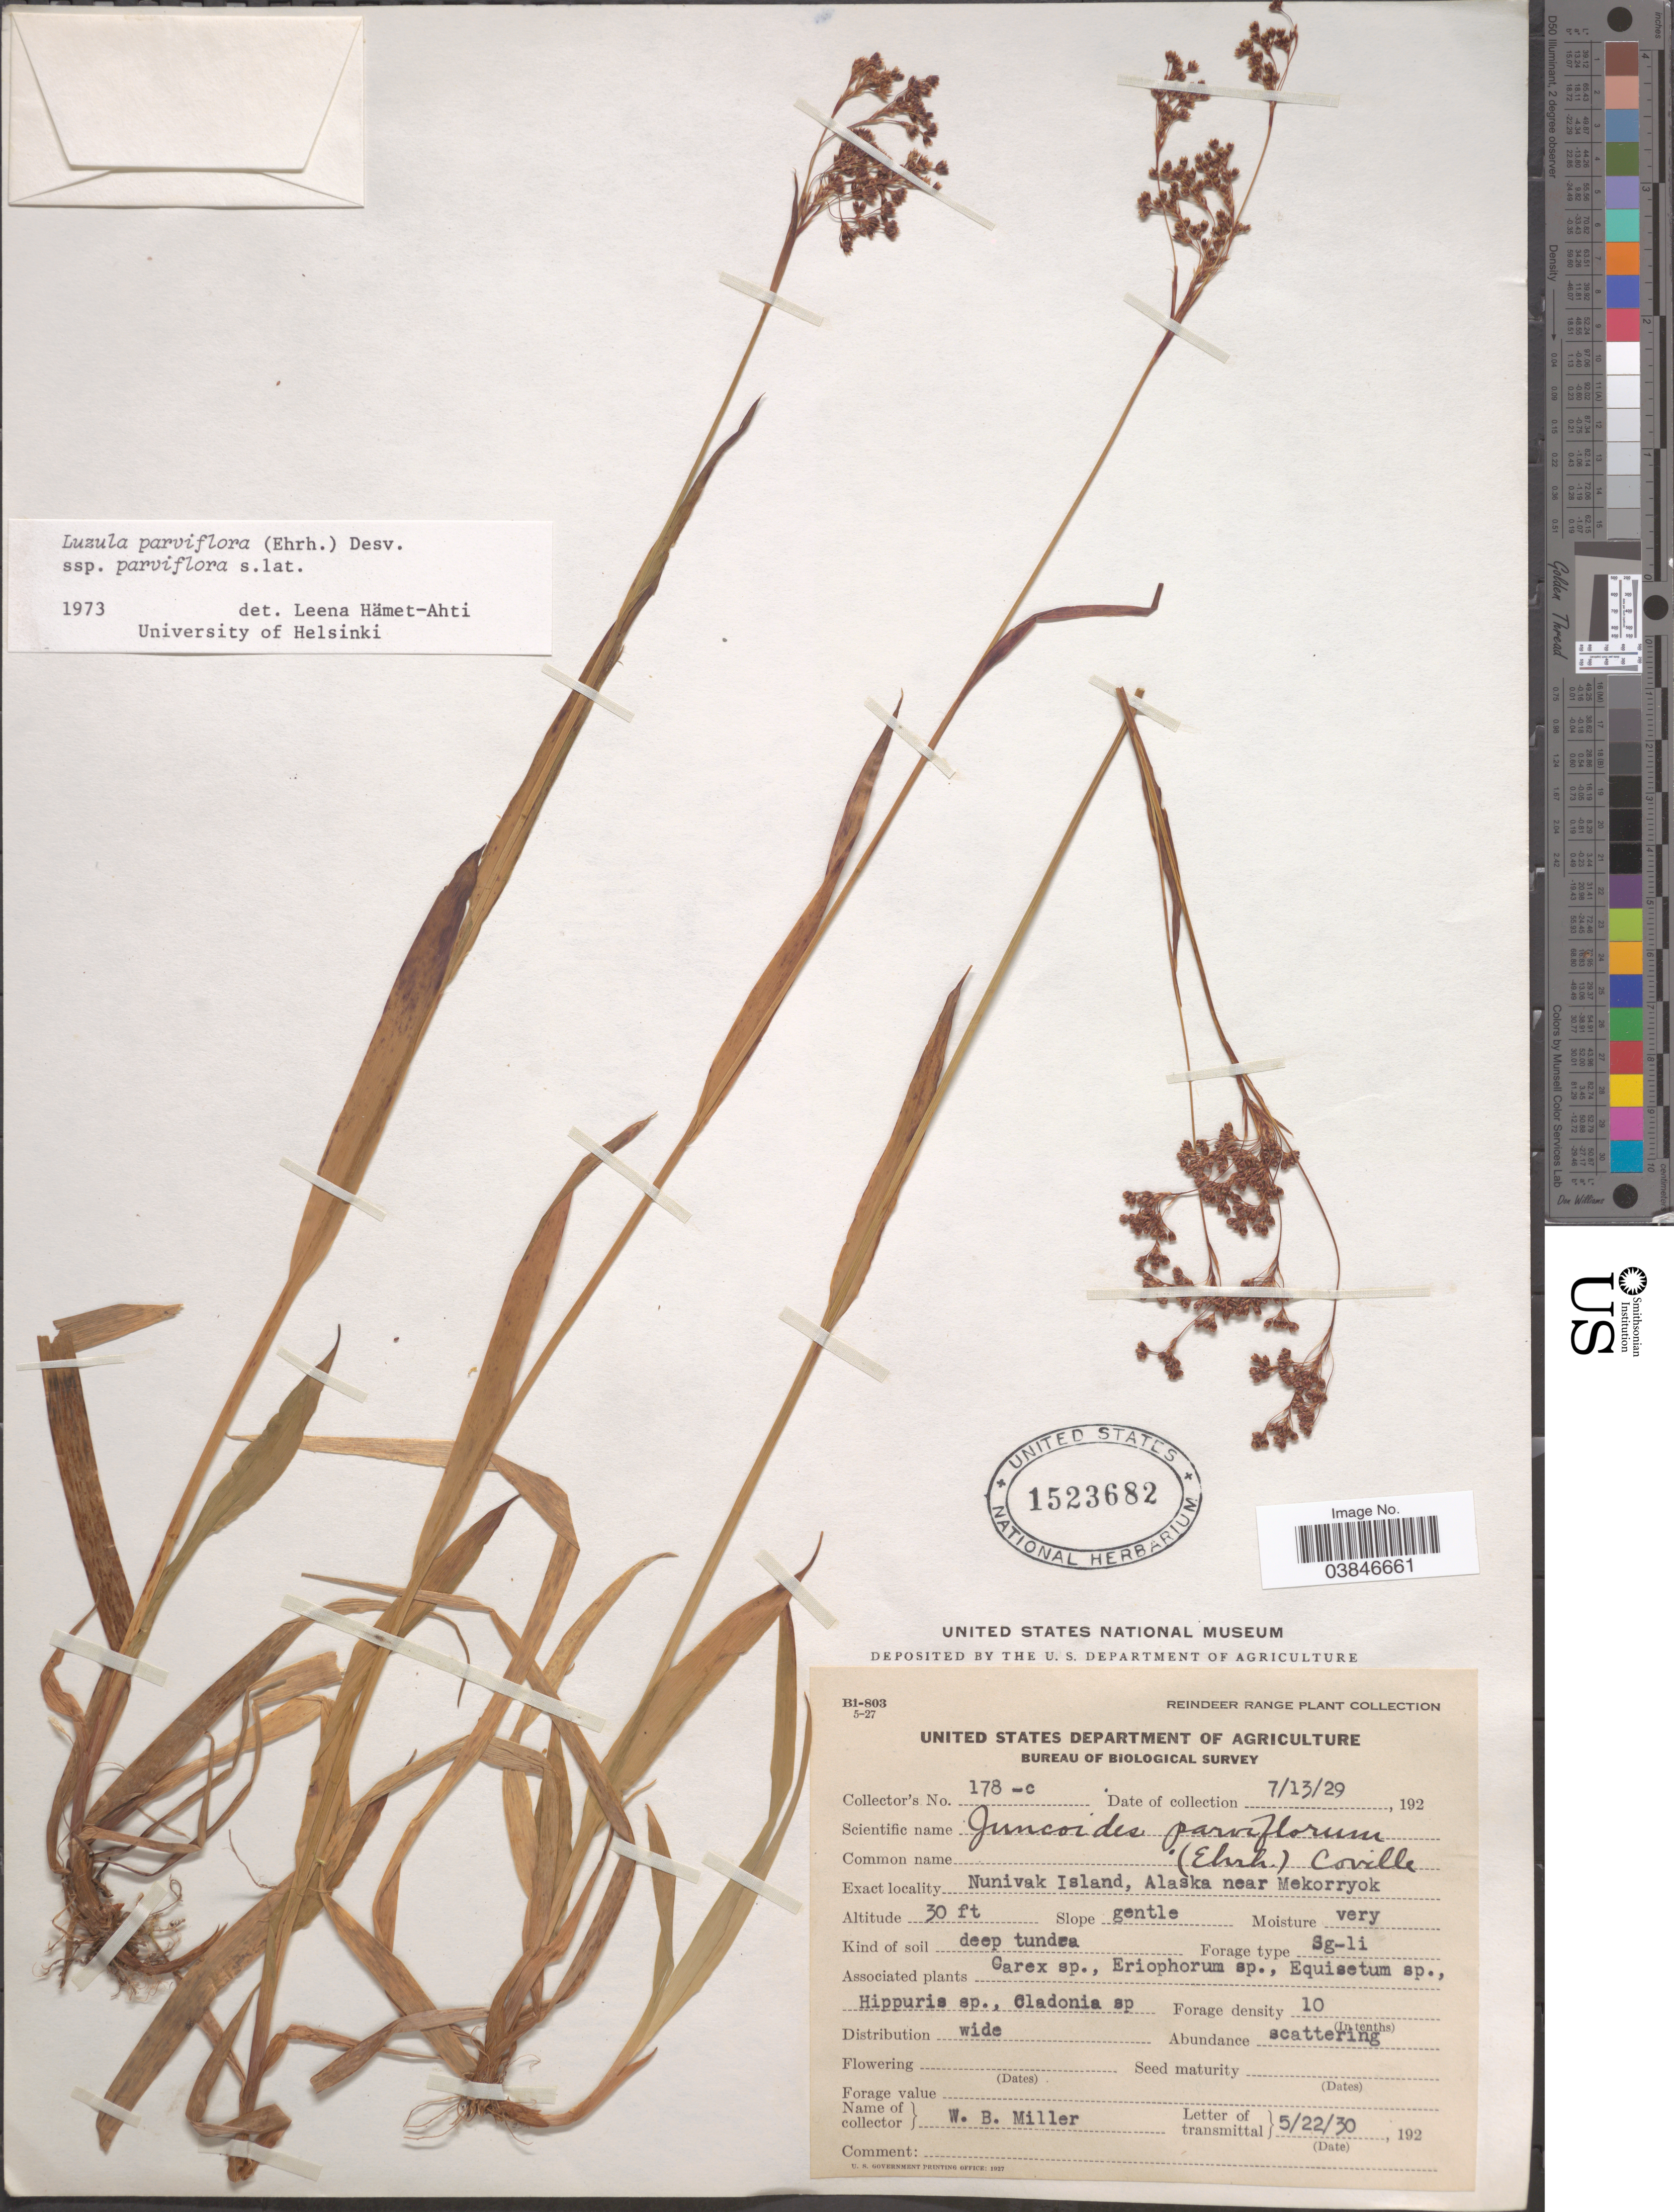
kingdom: Plantae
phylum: Tracheophyta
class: Liliopsida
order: Poales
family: Juncaceae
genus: Luzula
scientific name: Luzula parviflora subsp. parviflora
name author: (Ehrh.) Desv.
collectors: W. Miller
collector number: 178-c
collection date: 1929-07-13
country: United States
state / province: Alaska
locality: Nunivak Island, Alaska near Mekorryok.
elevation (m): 9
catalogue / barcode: US 1523682